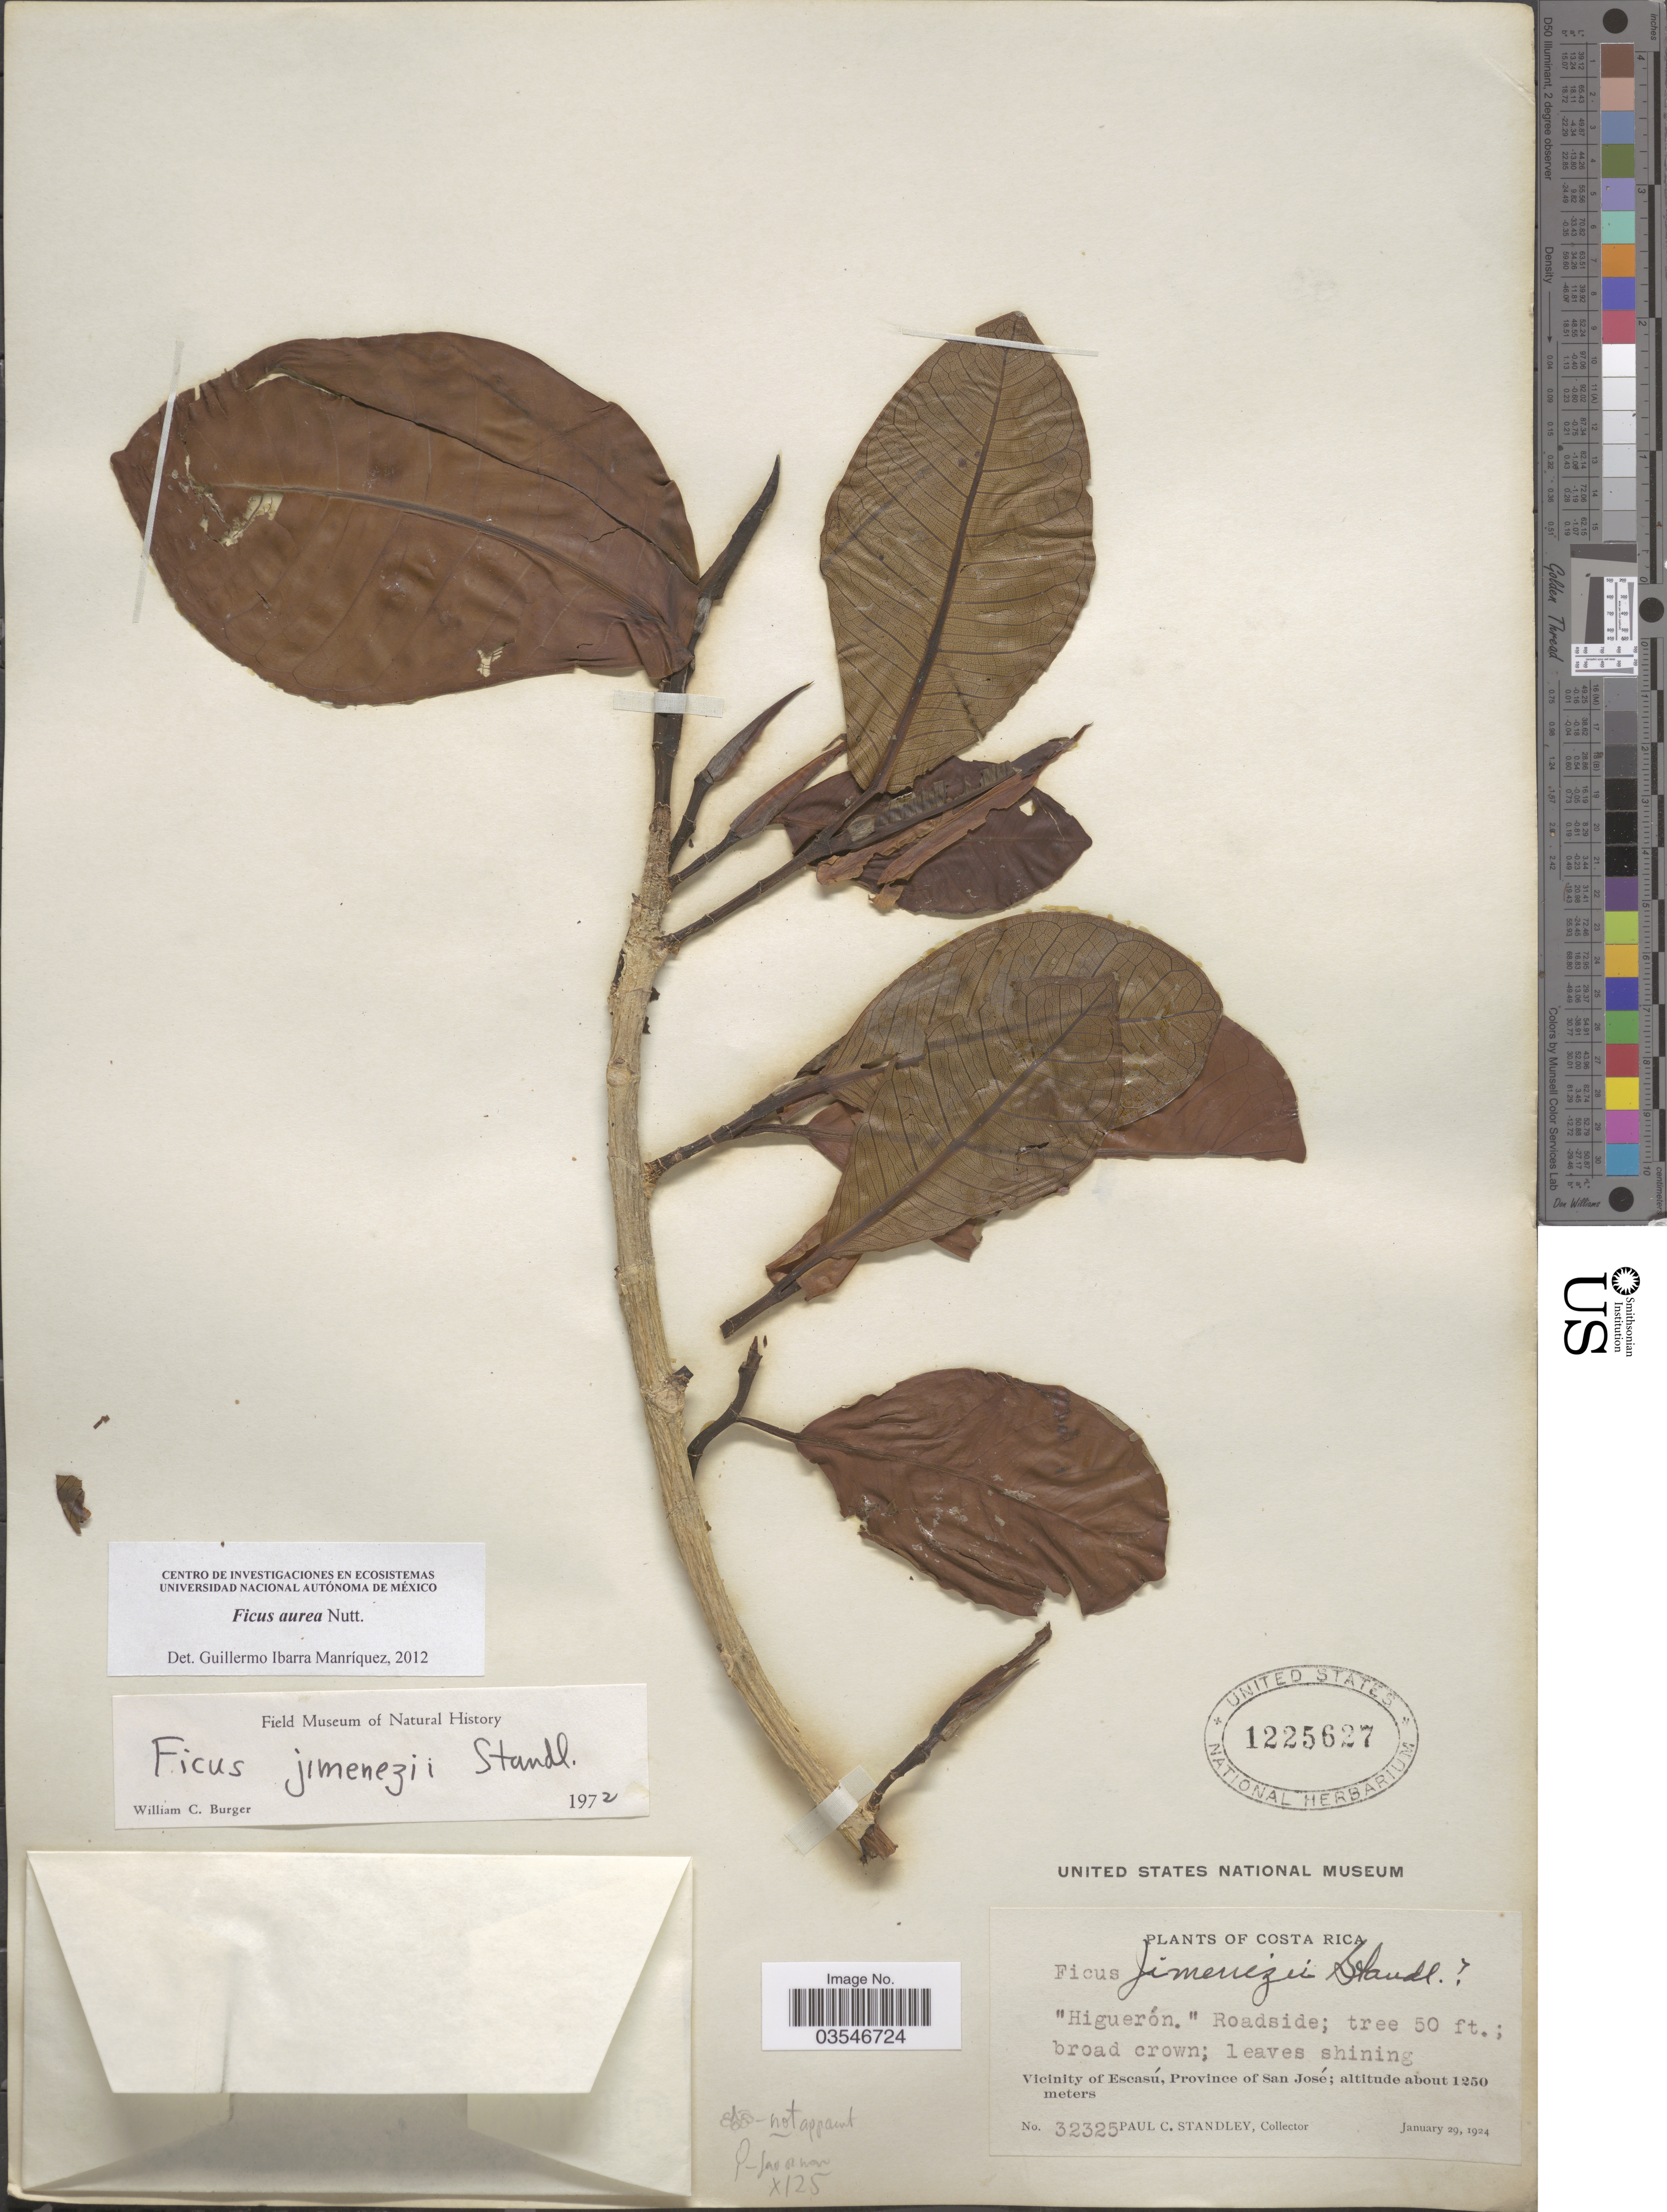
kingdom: Plantae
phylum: Tracheophyta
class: Magnoliopsida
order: Rosales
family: Moraceae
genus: Ficus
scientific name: Ficus aurea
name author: Nutt.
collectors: P. C. Standley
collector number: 32325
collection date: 1924-01-29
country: Costa Rica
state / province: San José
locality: Vicinity of Escasú.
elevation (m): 1250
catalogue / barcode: US 1225627